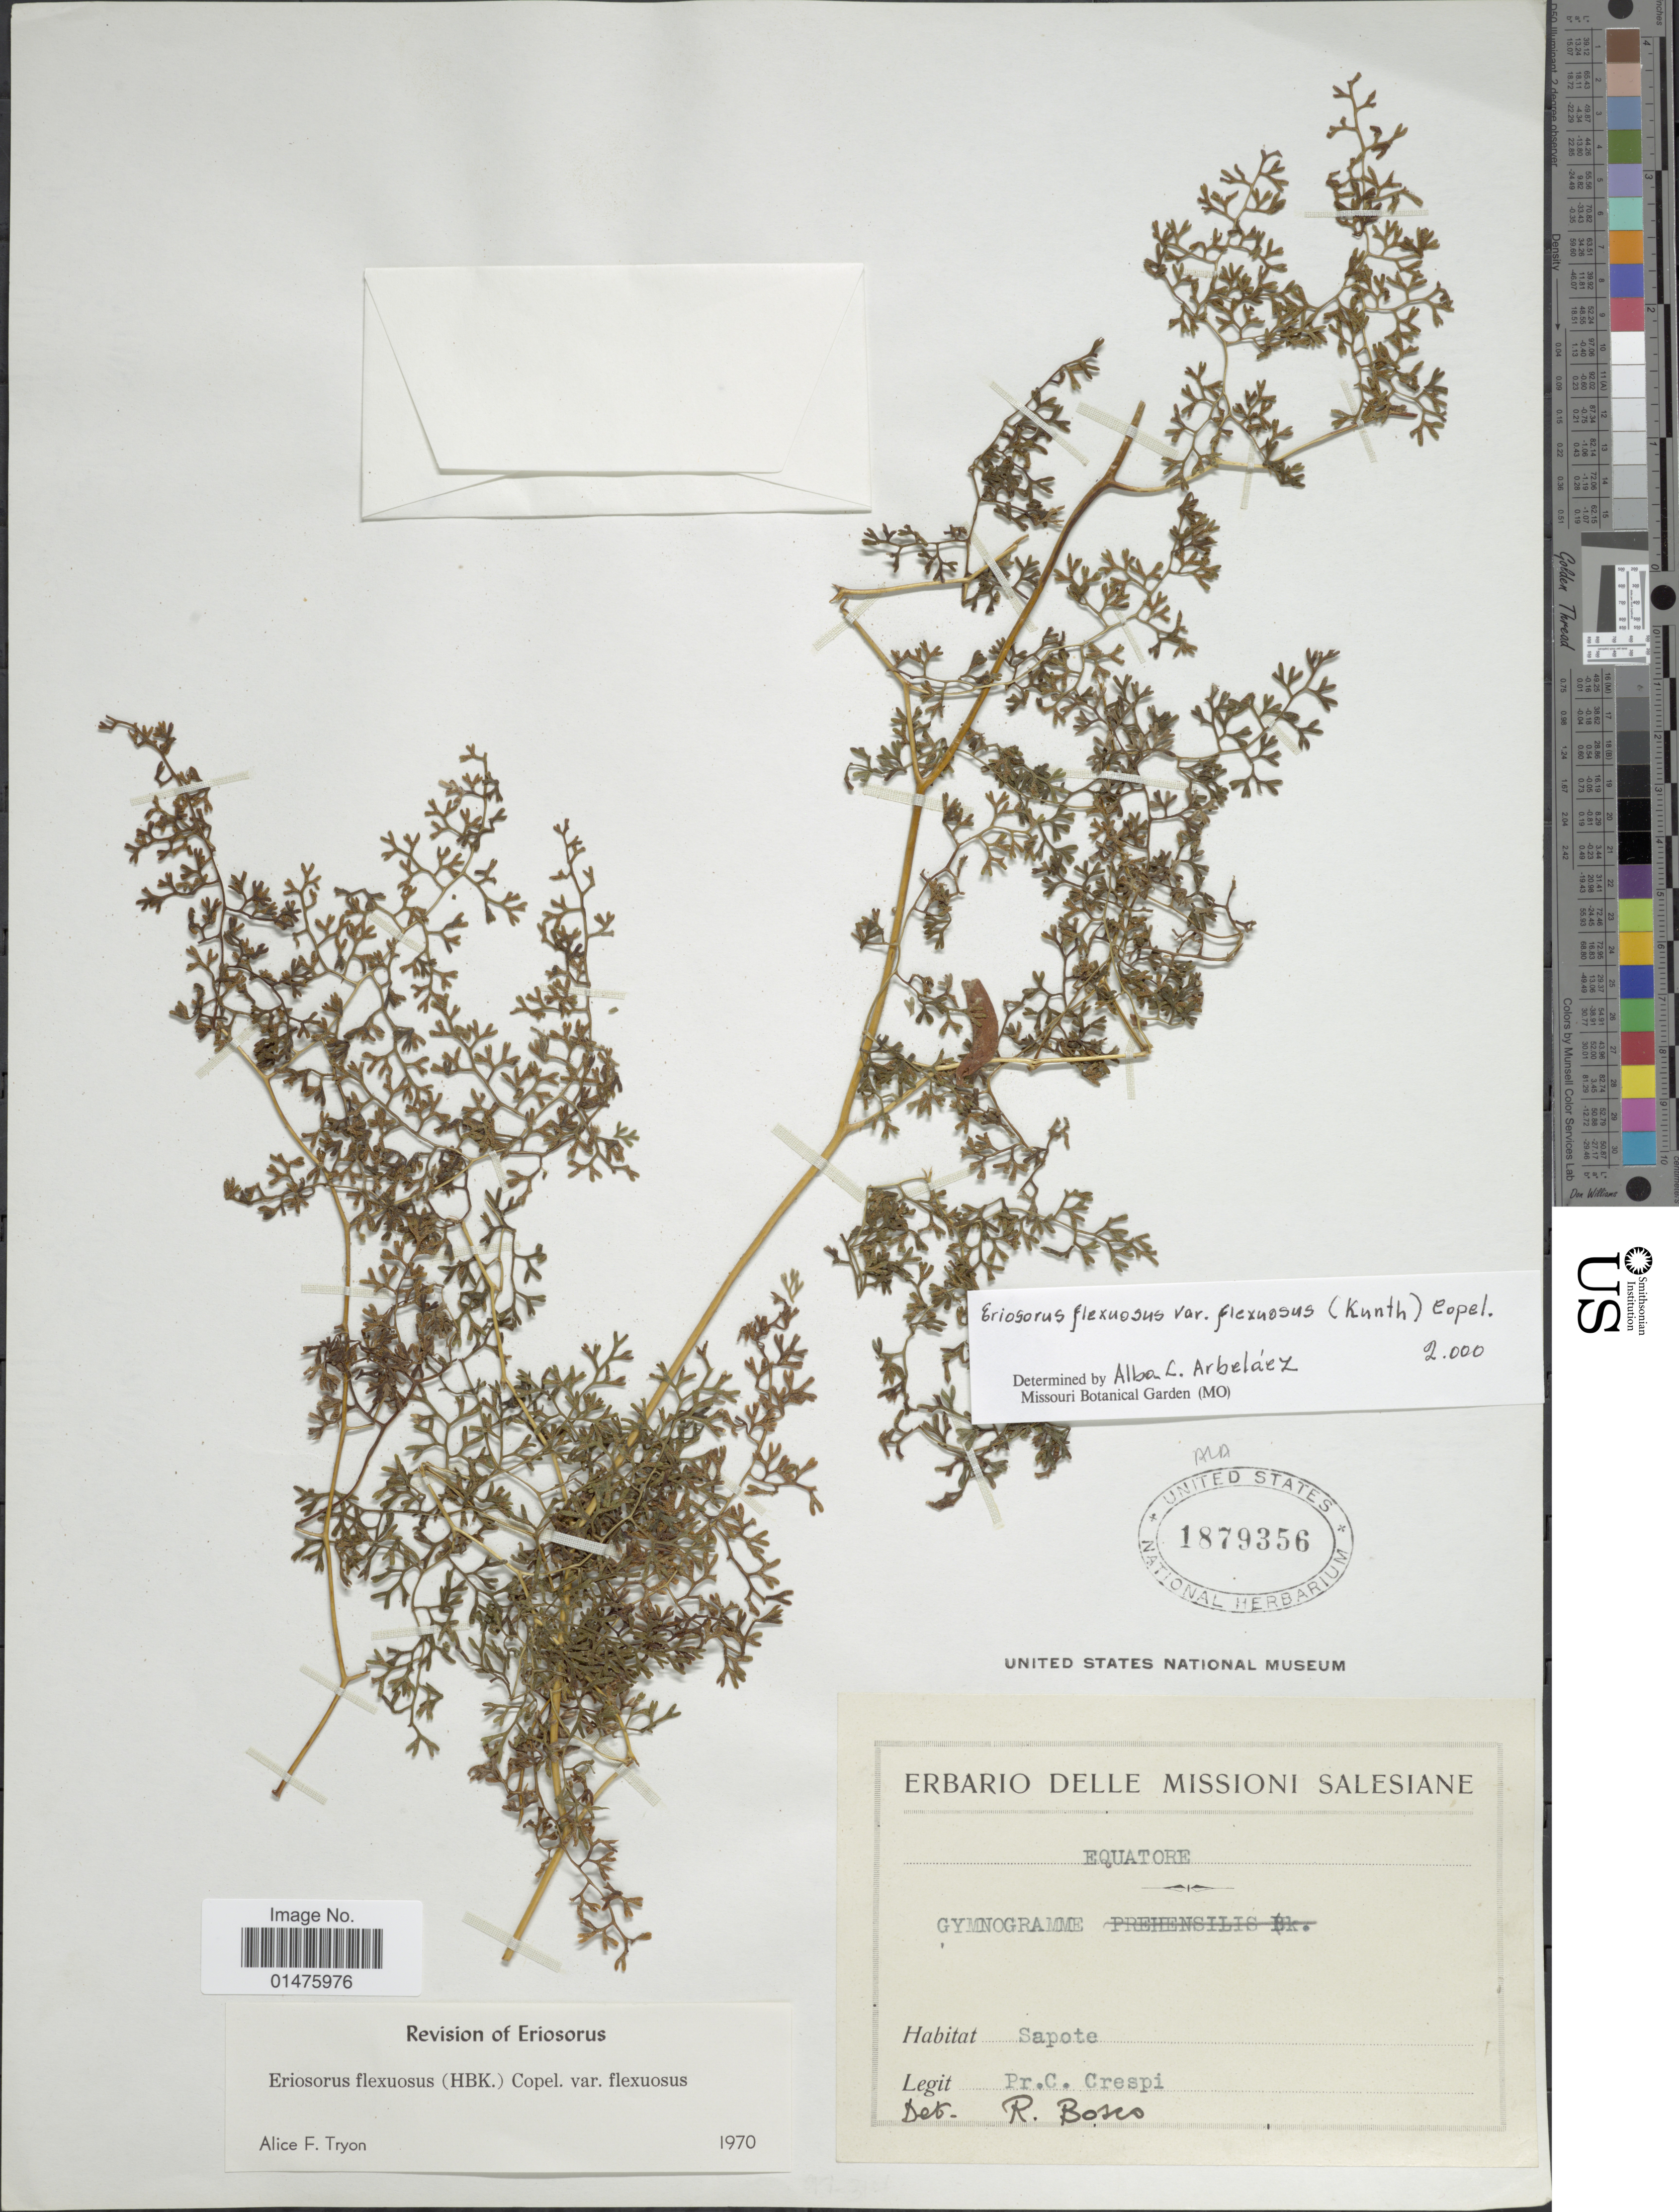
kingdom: Plantae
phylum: Tracheophyta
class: Polypodiopsida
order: Polypodiales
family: Pteridaceae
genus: Jamesonia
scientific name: Jamesonia flexuosa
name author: (Humb. & Bonpl.) Christenh.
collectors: C. Crespi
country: Ecuador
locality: Sapote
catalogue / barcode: US 1879356